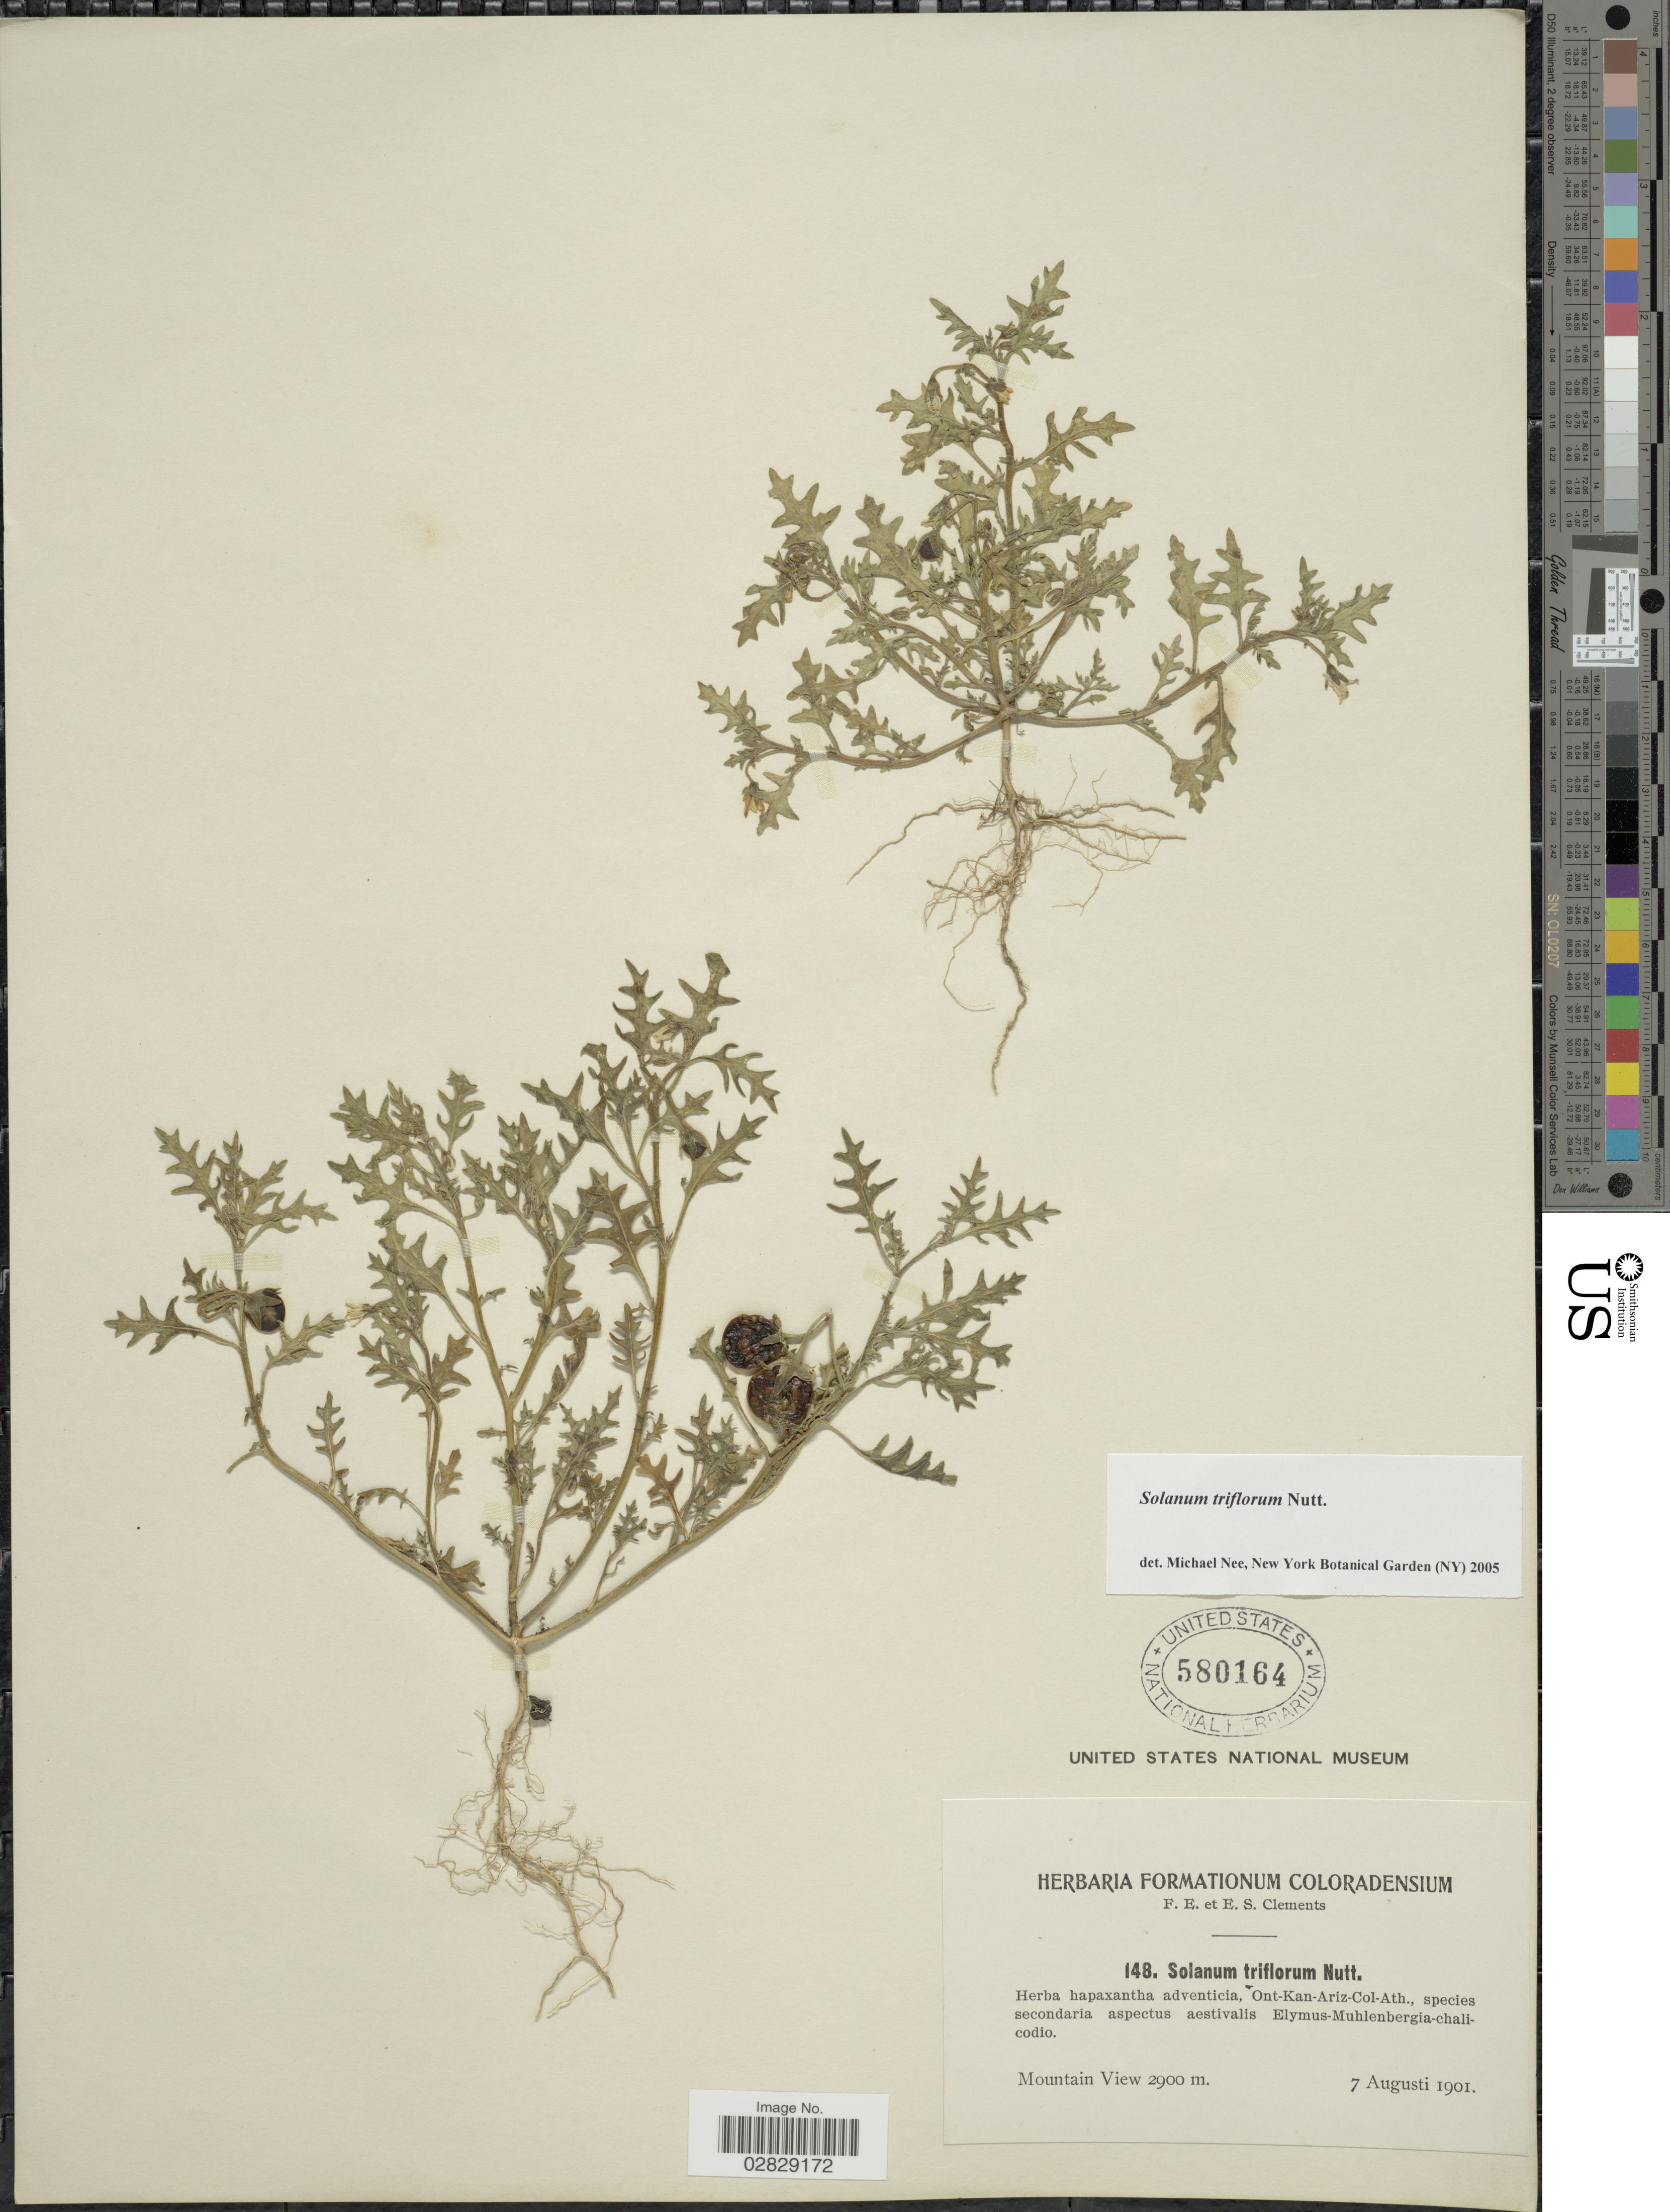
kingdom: Plantae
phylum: Tracheophyta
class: Magnoliopsida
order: Solanales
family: Solanaceae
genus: Solanum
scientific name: Solanum triflorum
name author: Nutt.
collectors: F. E. Clements & E. S. Clements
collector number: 148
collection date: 1901-08-07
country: United States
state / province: Colorado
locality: Mountain View.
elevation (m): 2900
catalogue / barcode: US 580164